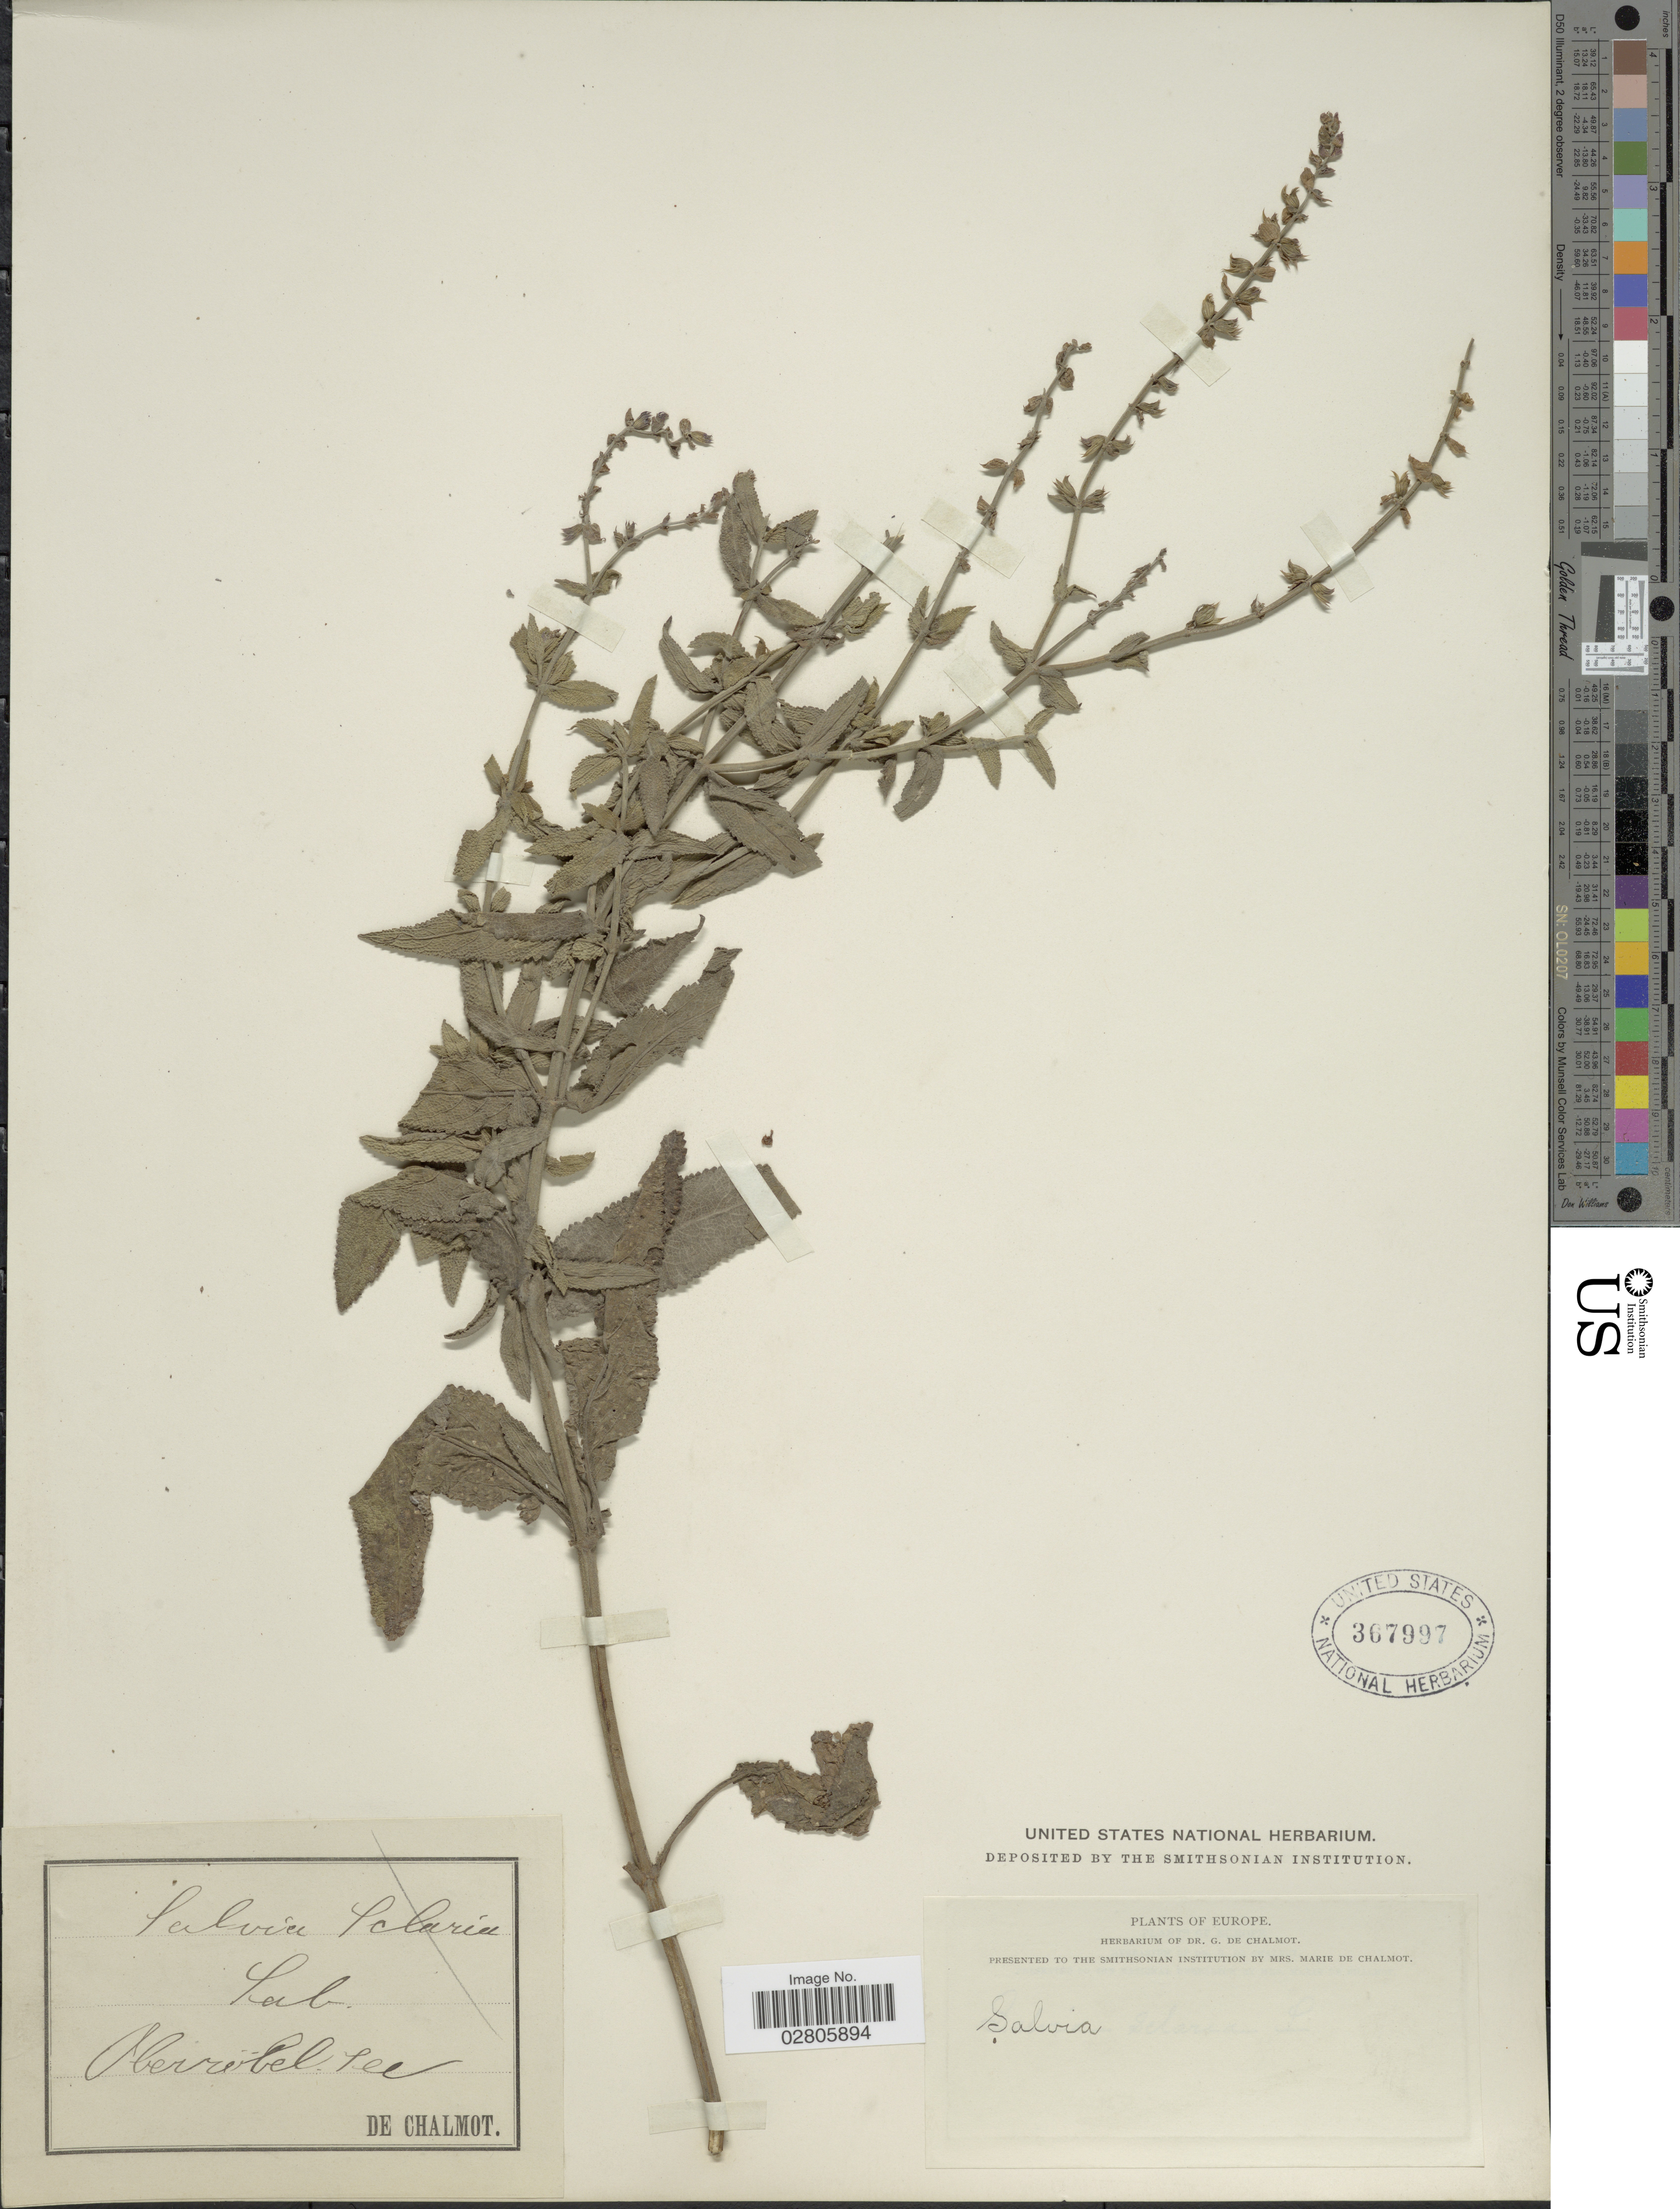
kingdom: Plantae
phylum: Tracheophyta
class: Magnoliopsida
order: Lamiales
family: Lamiaceae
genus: Salvia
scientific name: Salvia sp.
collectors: G. de Chalmot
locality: Oberrobel. sec. Europe.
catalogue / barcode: US 367997